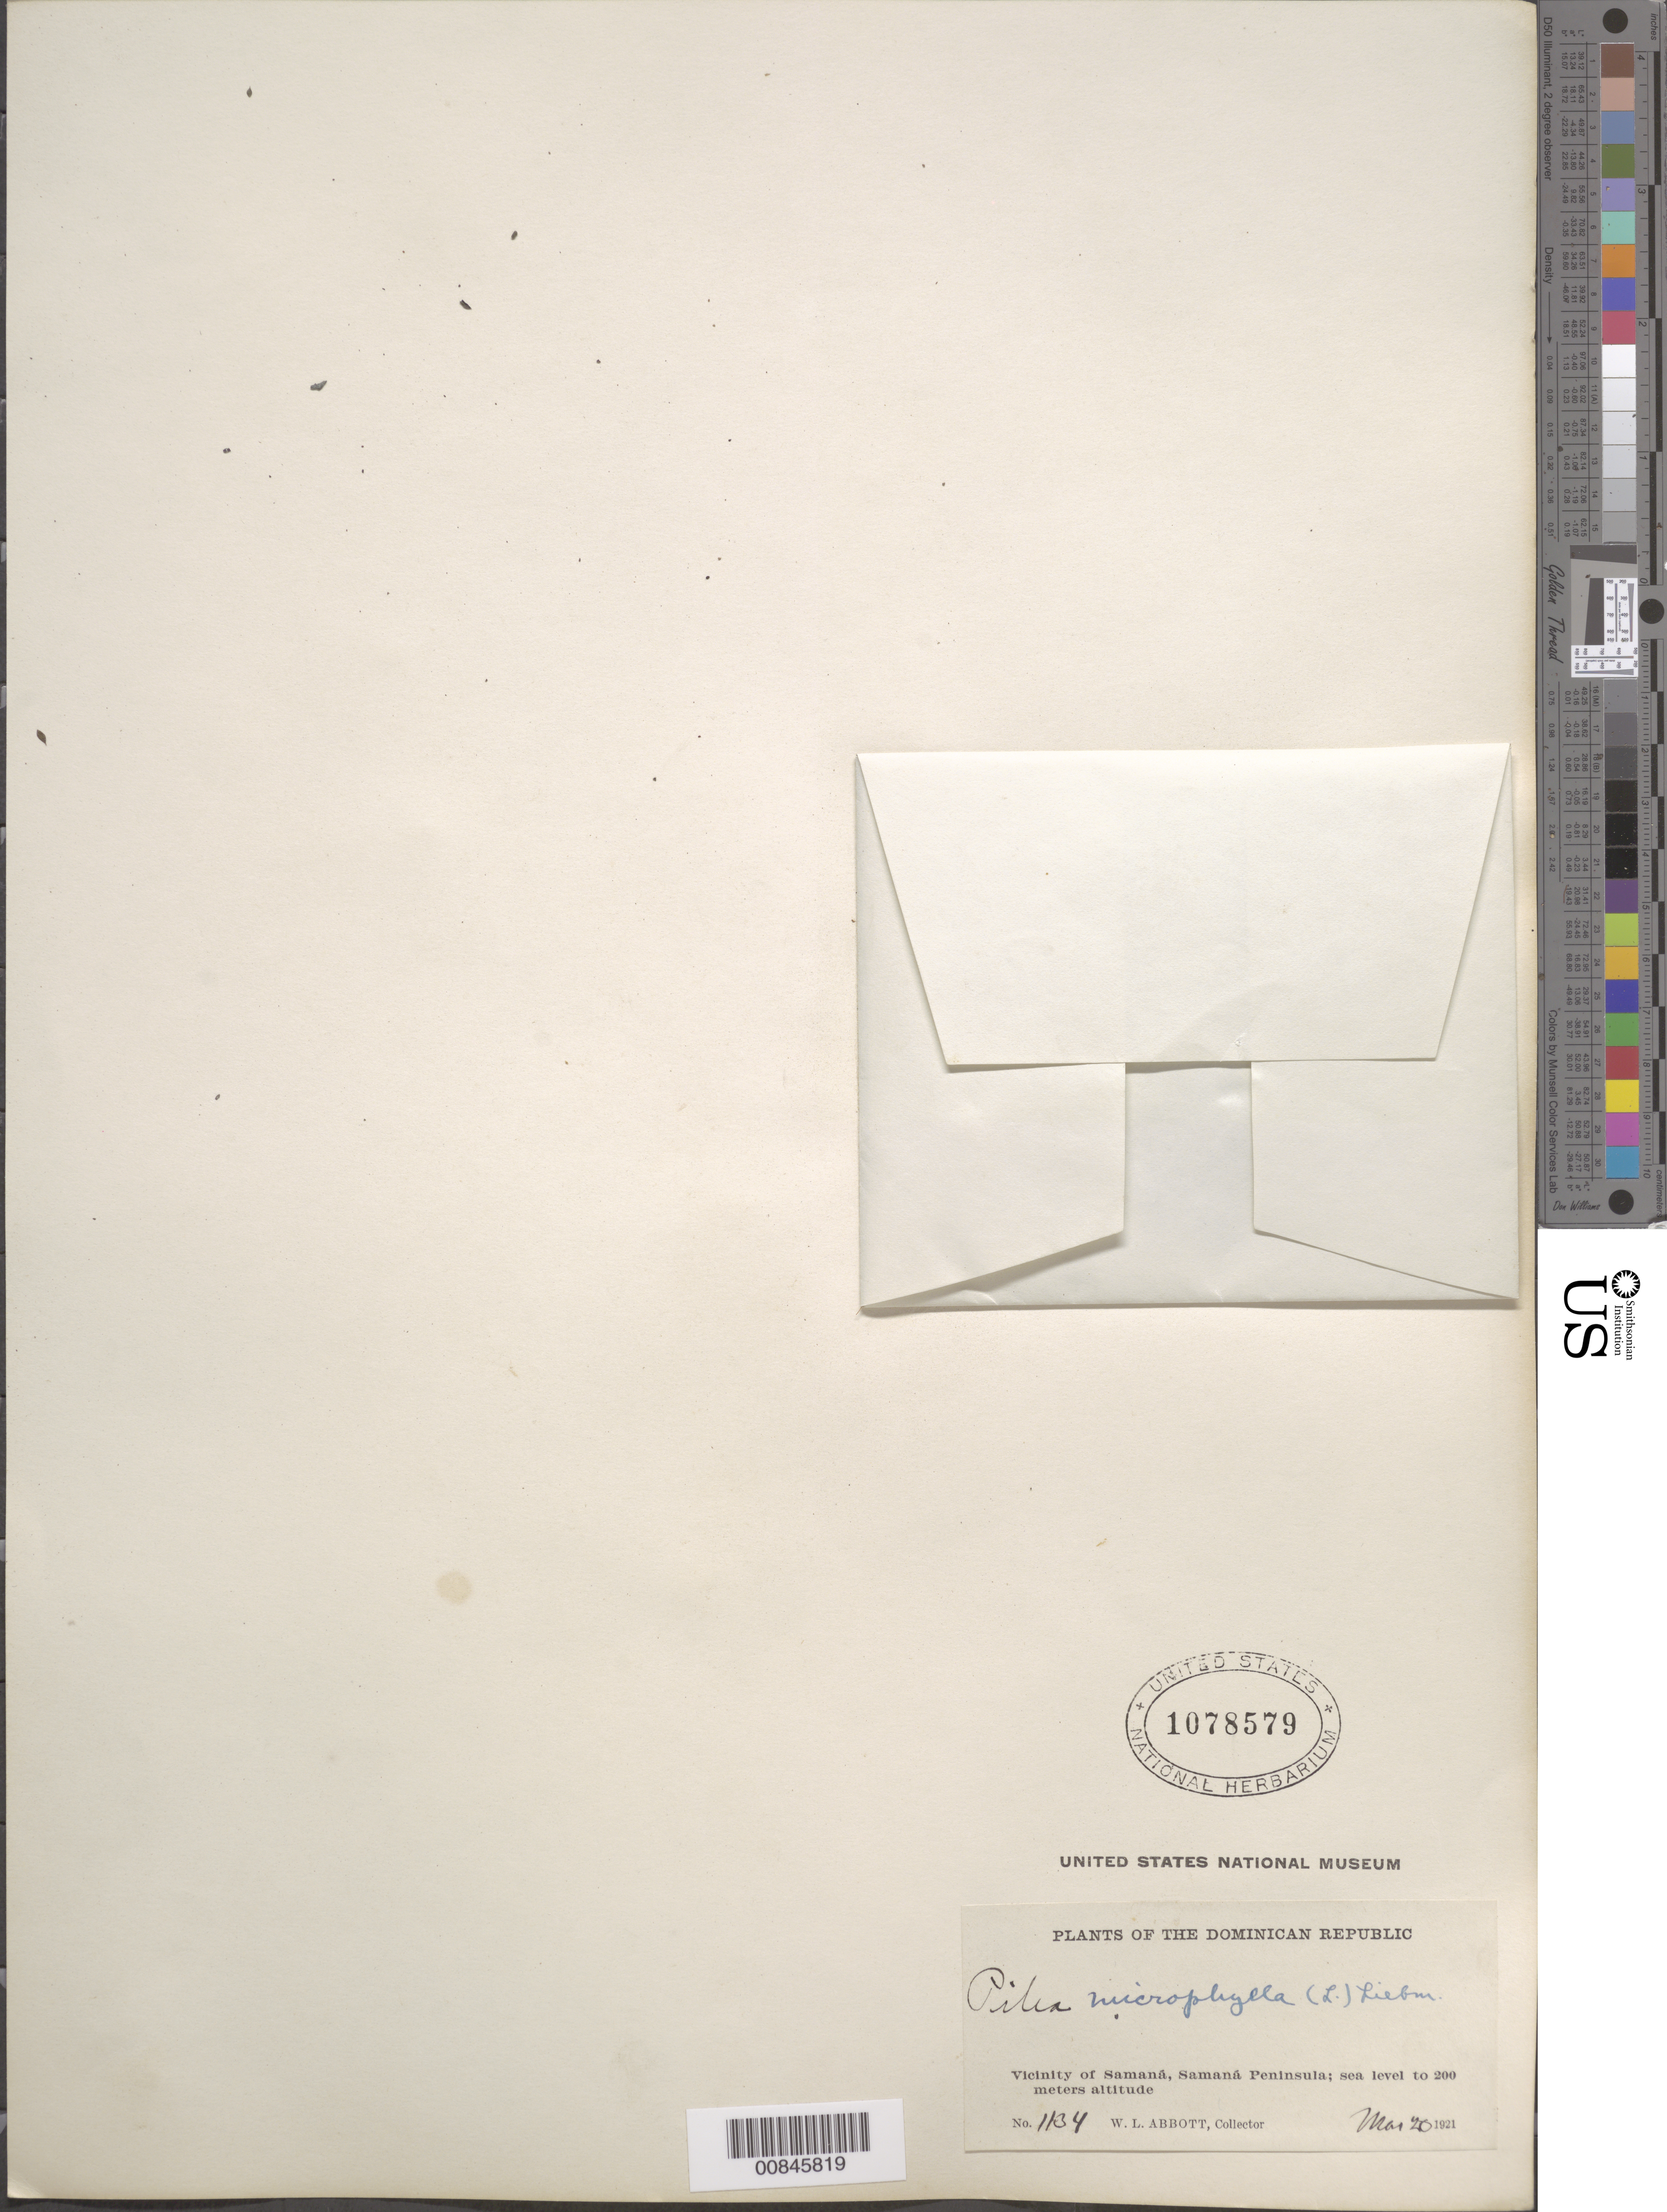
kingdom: Plantae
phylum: Tracheophyta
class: Magnoliopsida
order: Rosales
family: Urticaceae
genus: Pilea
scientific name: Pilea microphylla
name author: (L.) Liebm.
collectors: W. L. Abbott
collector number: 1134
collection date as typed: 20 Mar 1921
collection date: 1921-03-20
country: Dominican Republic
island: Hispaniola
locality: Vicinity of Samaná, Samaná Península.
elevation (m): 0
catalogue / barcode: US 1078579